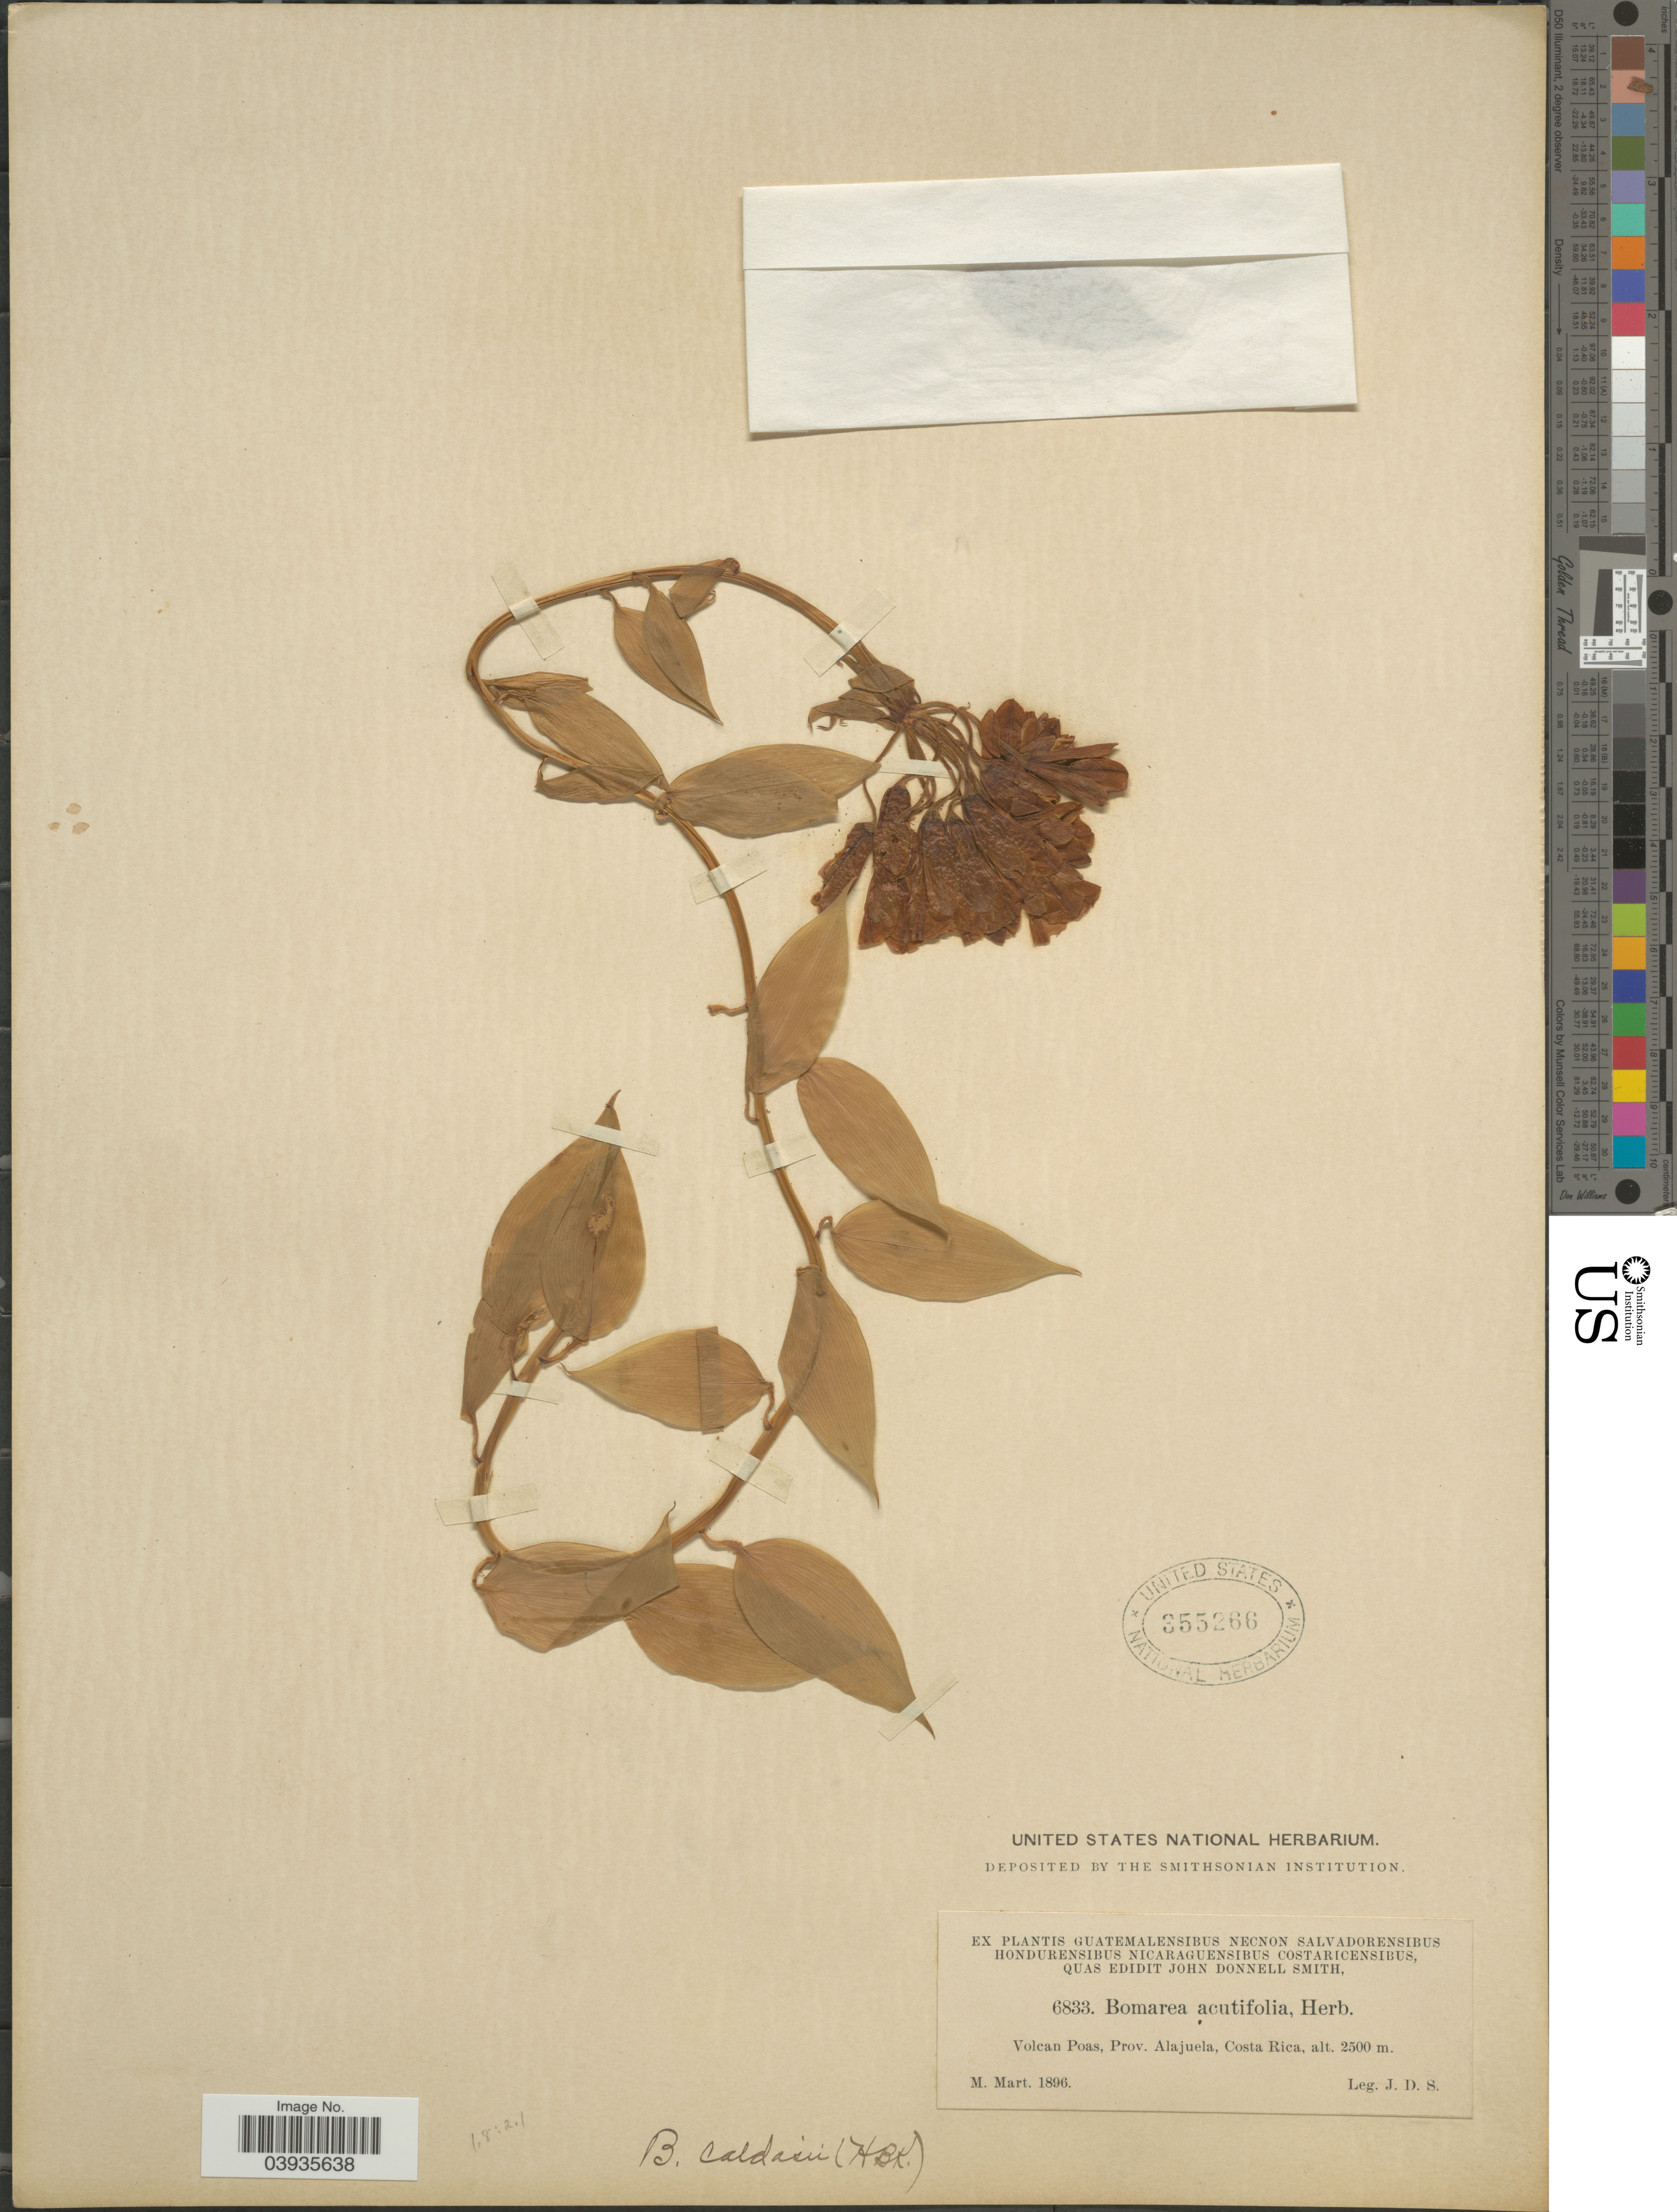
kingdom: Plantae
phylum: Tracheophyta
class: Liliopsida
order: Liliales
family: Alstroemeriaceae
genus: Bomarea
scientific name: Bomarea acutifolia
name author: (Link & Otto) Herb.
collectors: J. Donnell Smith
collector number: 6833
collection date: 1896-03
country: Costa Rica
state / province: Alajuela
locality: Volcan Poas.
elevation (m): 2500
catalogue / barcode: US 355266